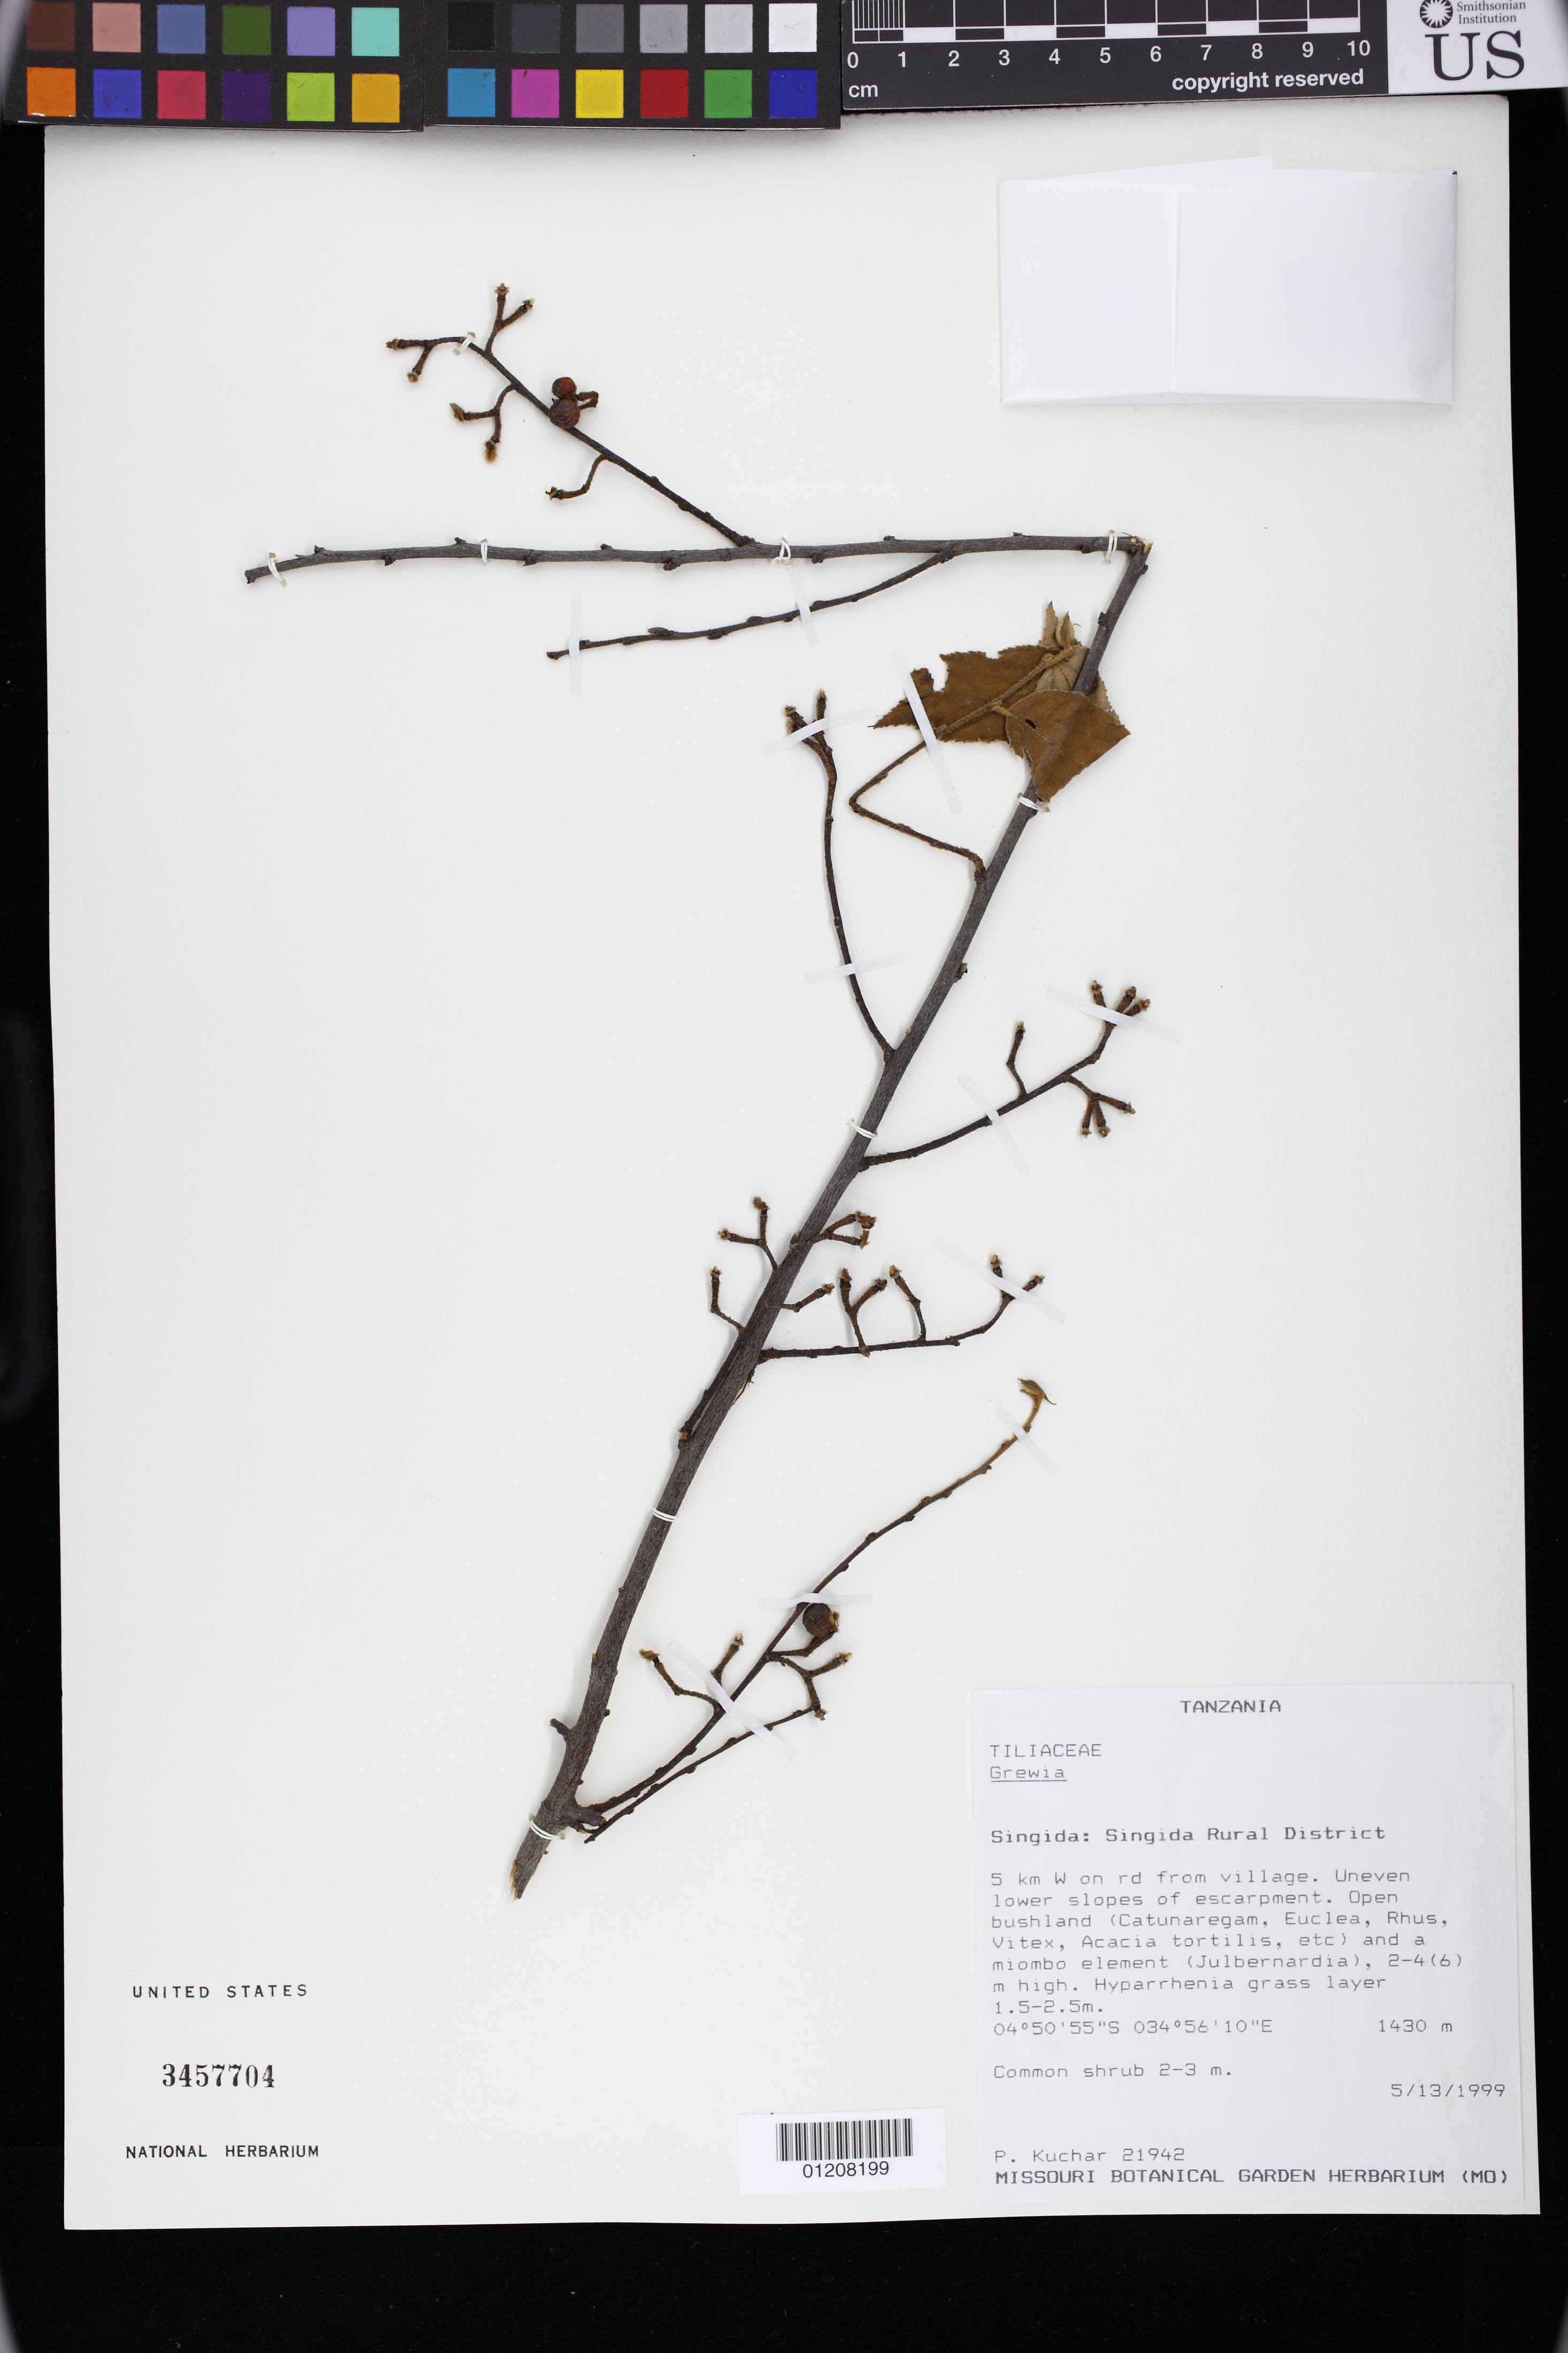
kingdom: Plantae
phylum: Tracheophyta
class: Magnoliopsida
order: Malvales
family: Malvaceae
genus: Grewia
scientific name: Grewia sp.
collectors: P. Kuchar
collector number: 21942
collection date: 1999-05-13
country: Tanzania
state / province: Singida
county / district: Singida Rural District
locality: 5 km W on rd from village.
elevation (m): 1430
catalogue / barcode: US 3457704